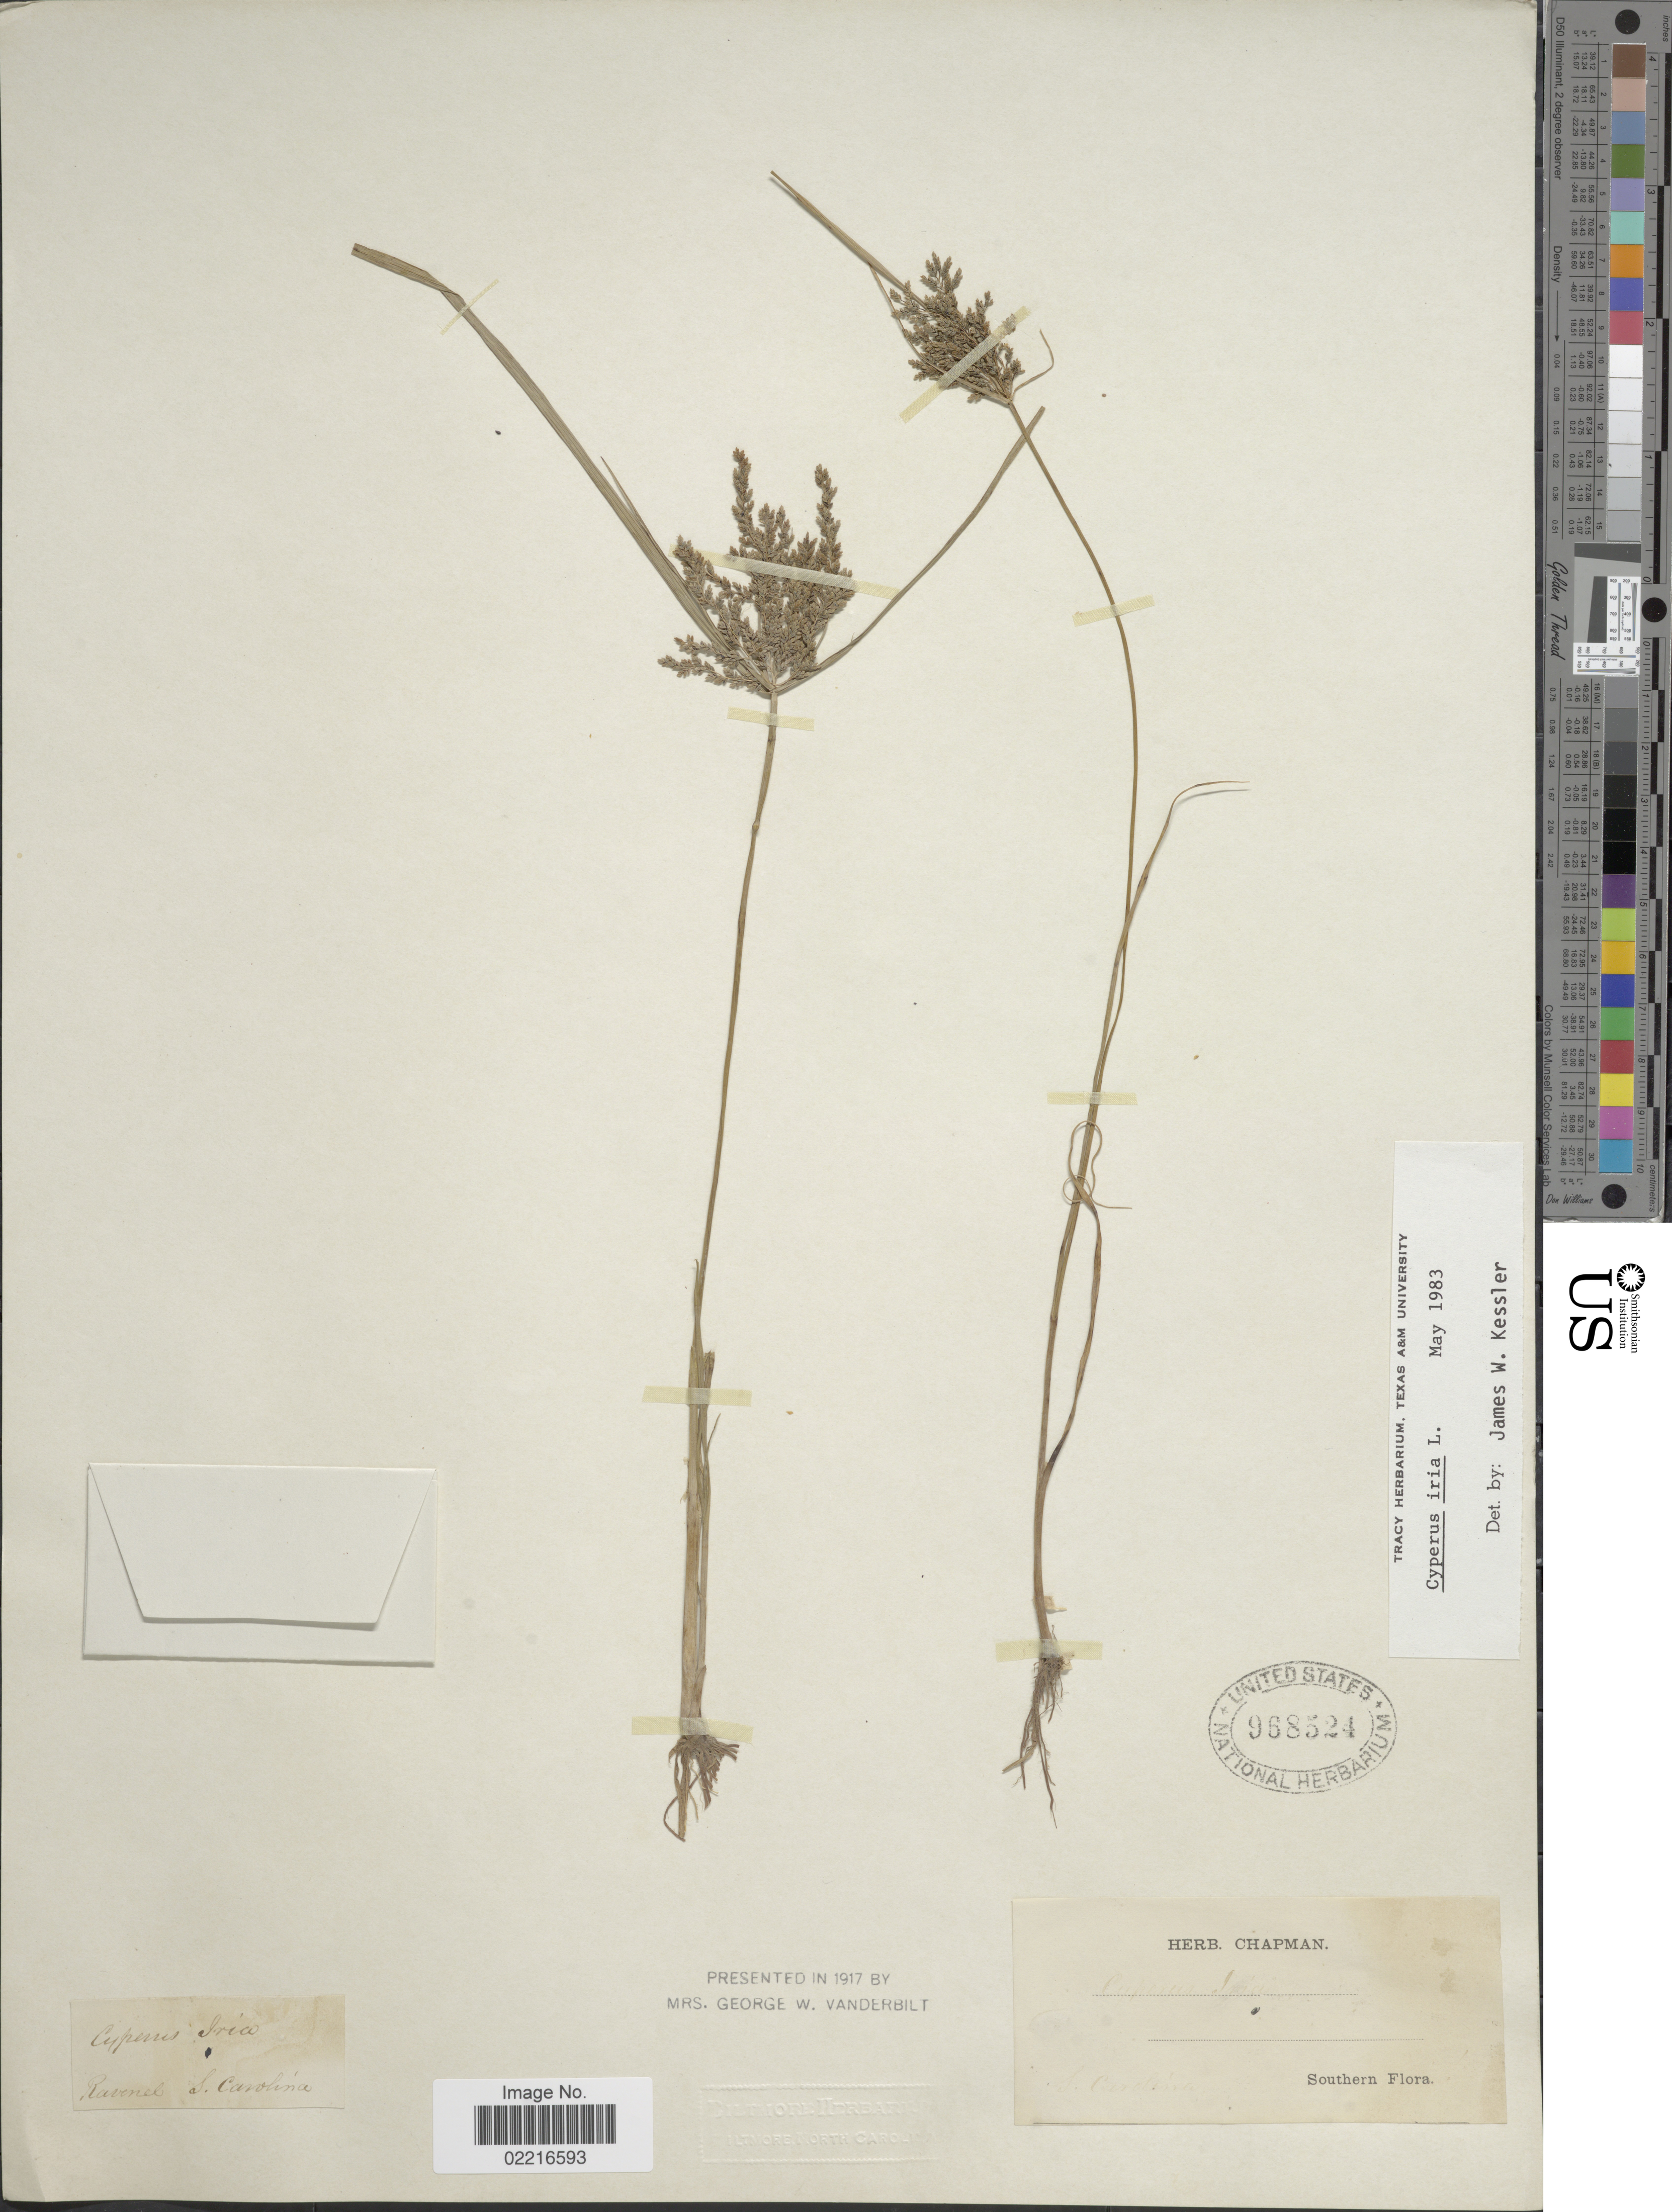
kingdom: Plantae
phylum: Tracheophyta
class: Liliopsida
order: Poales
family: Cyperaceae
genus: Cyperus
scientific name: Cyperus iria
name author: L.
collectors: ex herb. Chapman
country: United States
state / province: South Carolina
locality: Ravenel, S. Carolina. Southern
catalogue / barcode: US 968524